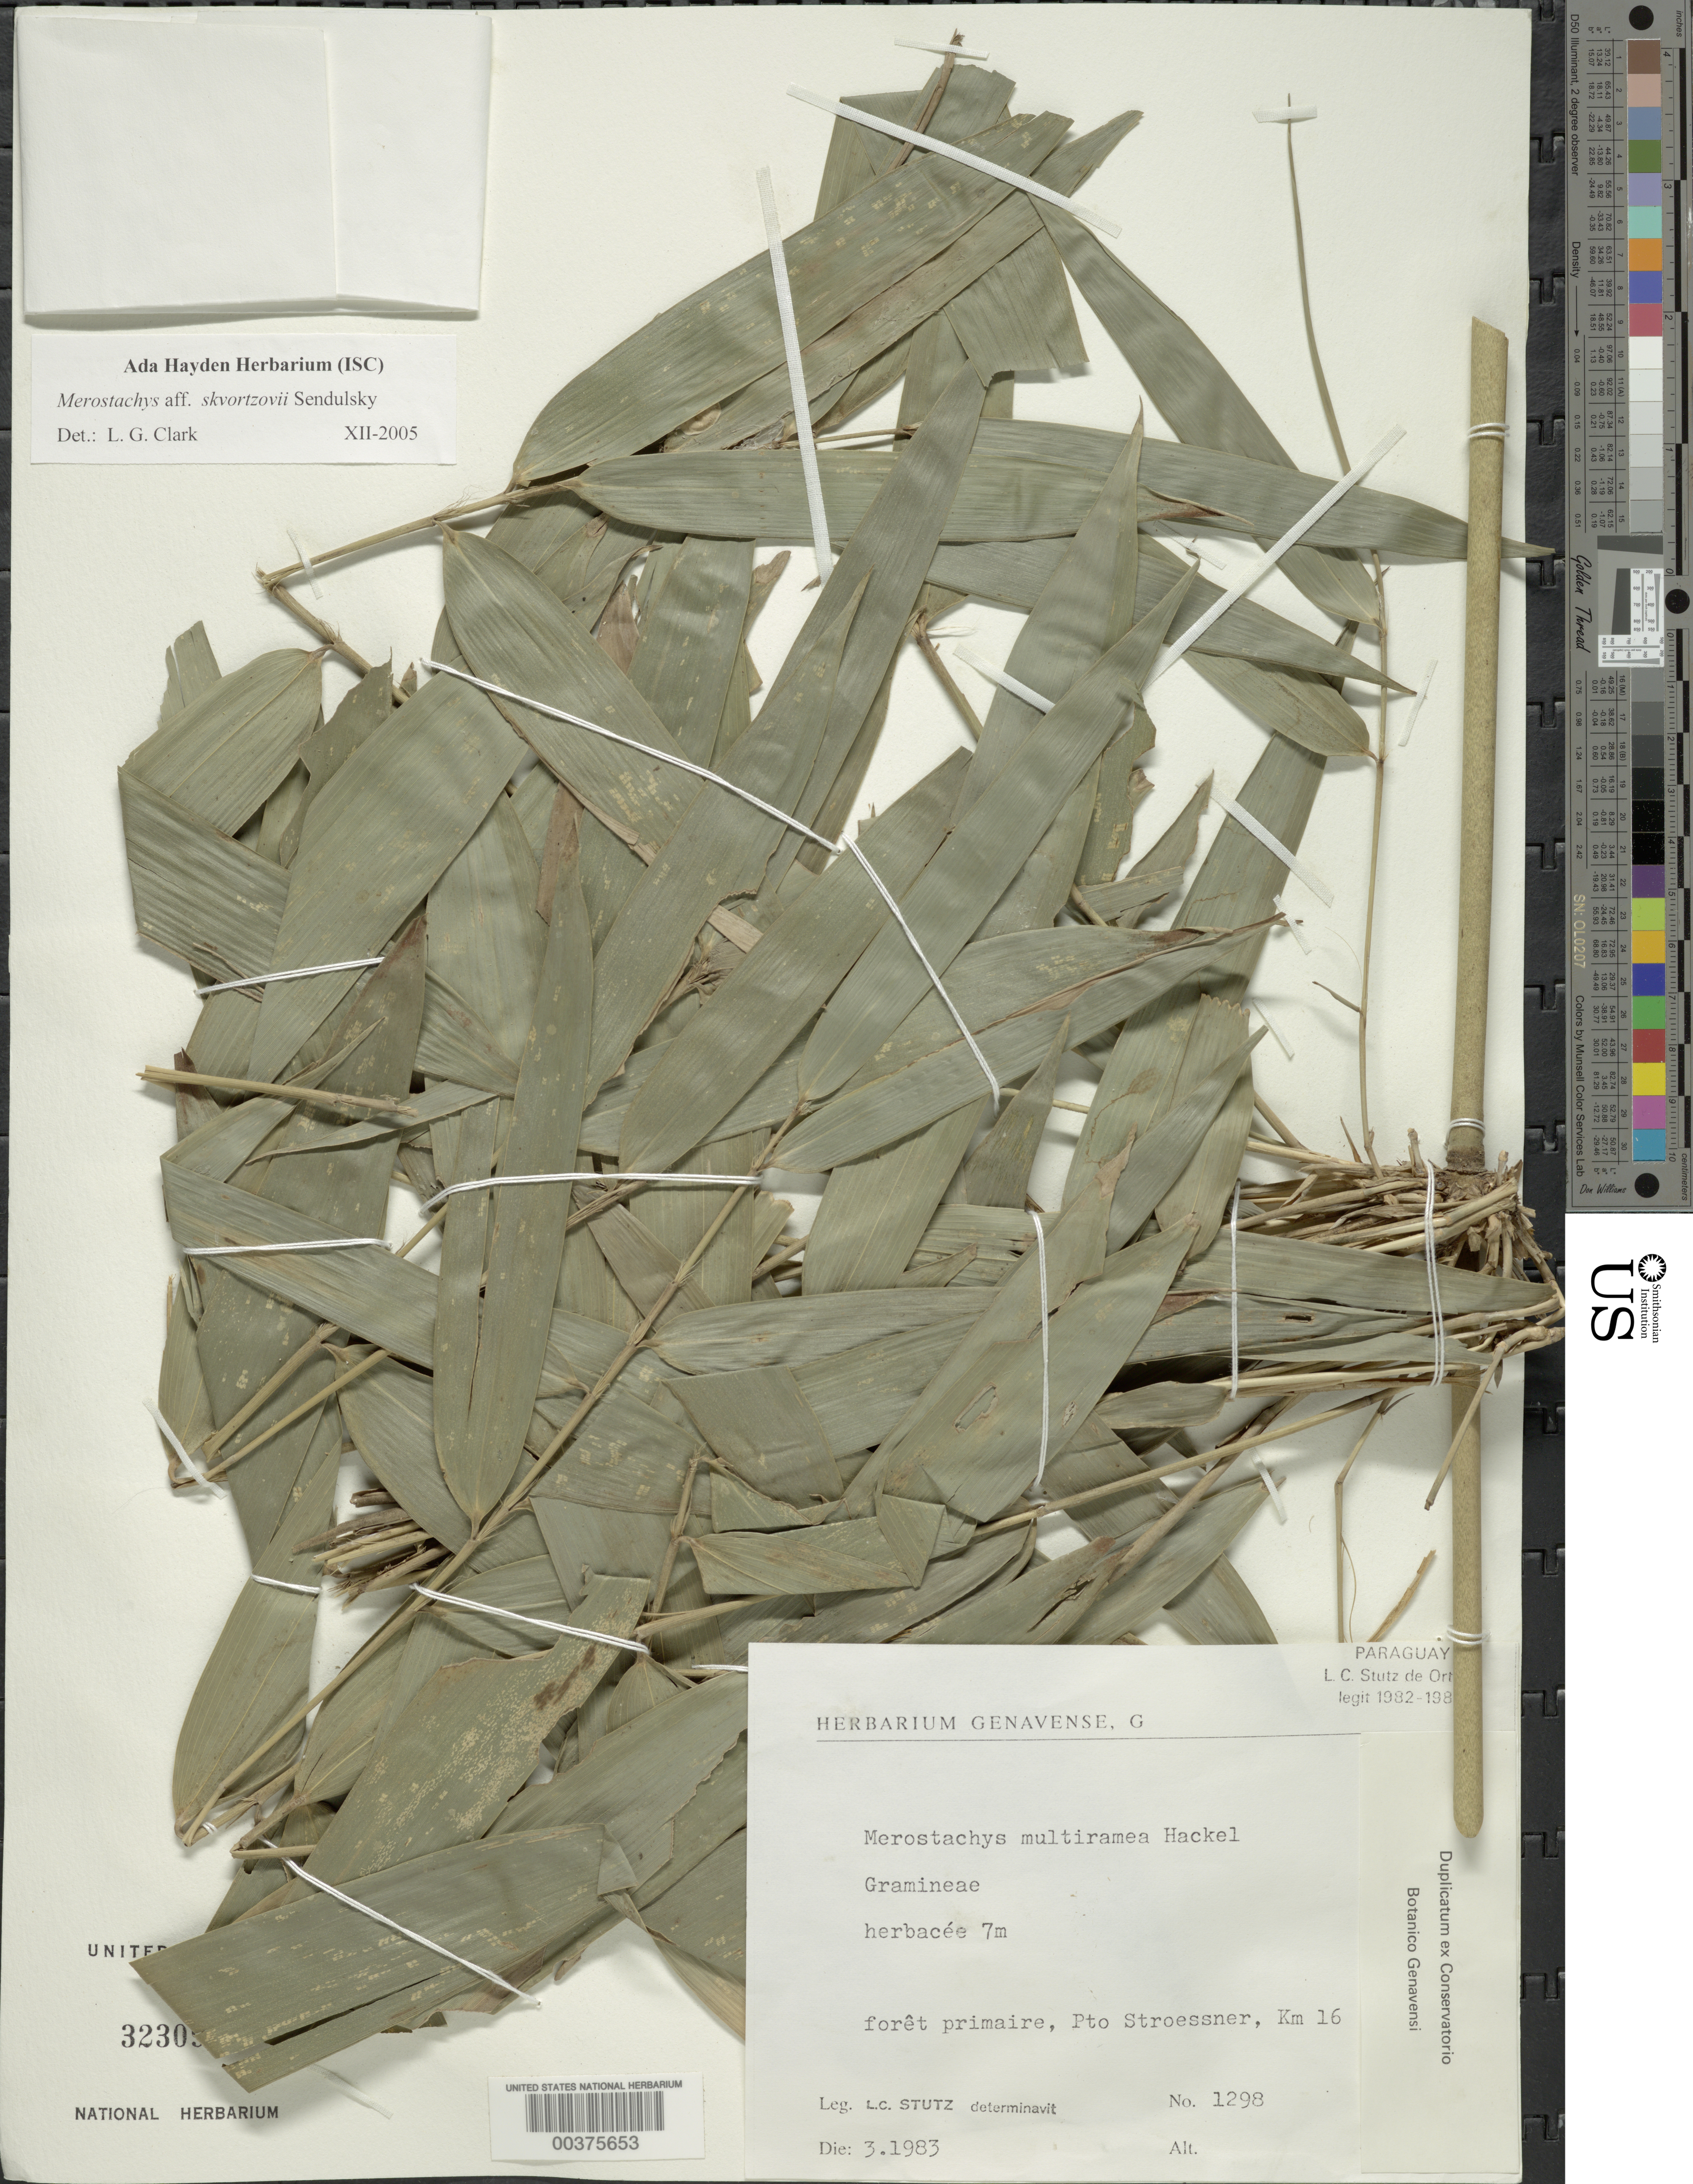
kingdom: Plantae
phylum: Tracheophyta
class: Liliopsida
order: Poales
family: Poaceae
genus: Merostachys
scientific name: Merostachys sp.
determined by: Vinicius-Silva, R.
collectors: L. C. Stutz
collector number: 1298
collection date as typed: Mar 1983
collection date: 1983-03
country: Paraguay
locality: Pto Stroessner, km 16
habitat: Foret primaire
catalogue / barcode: US 3230938